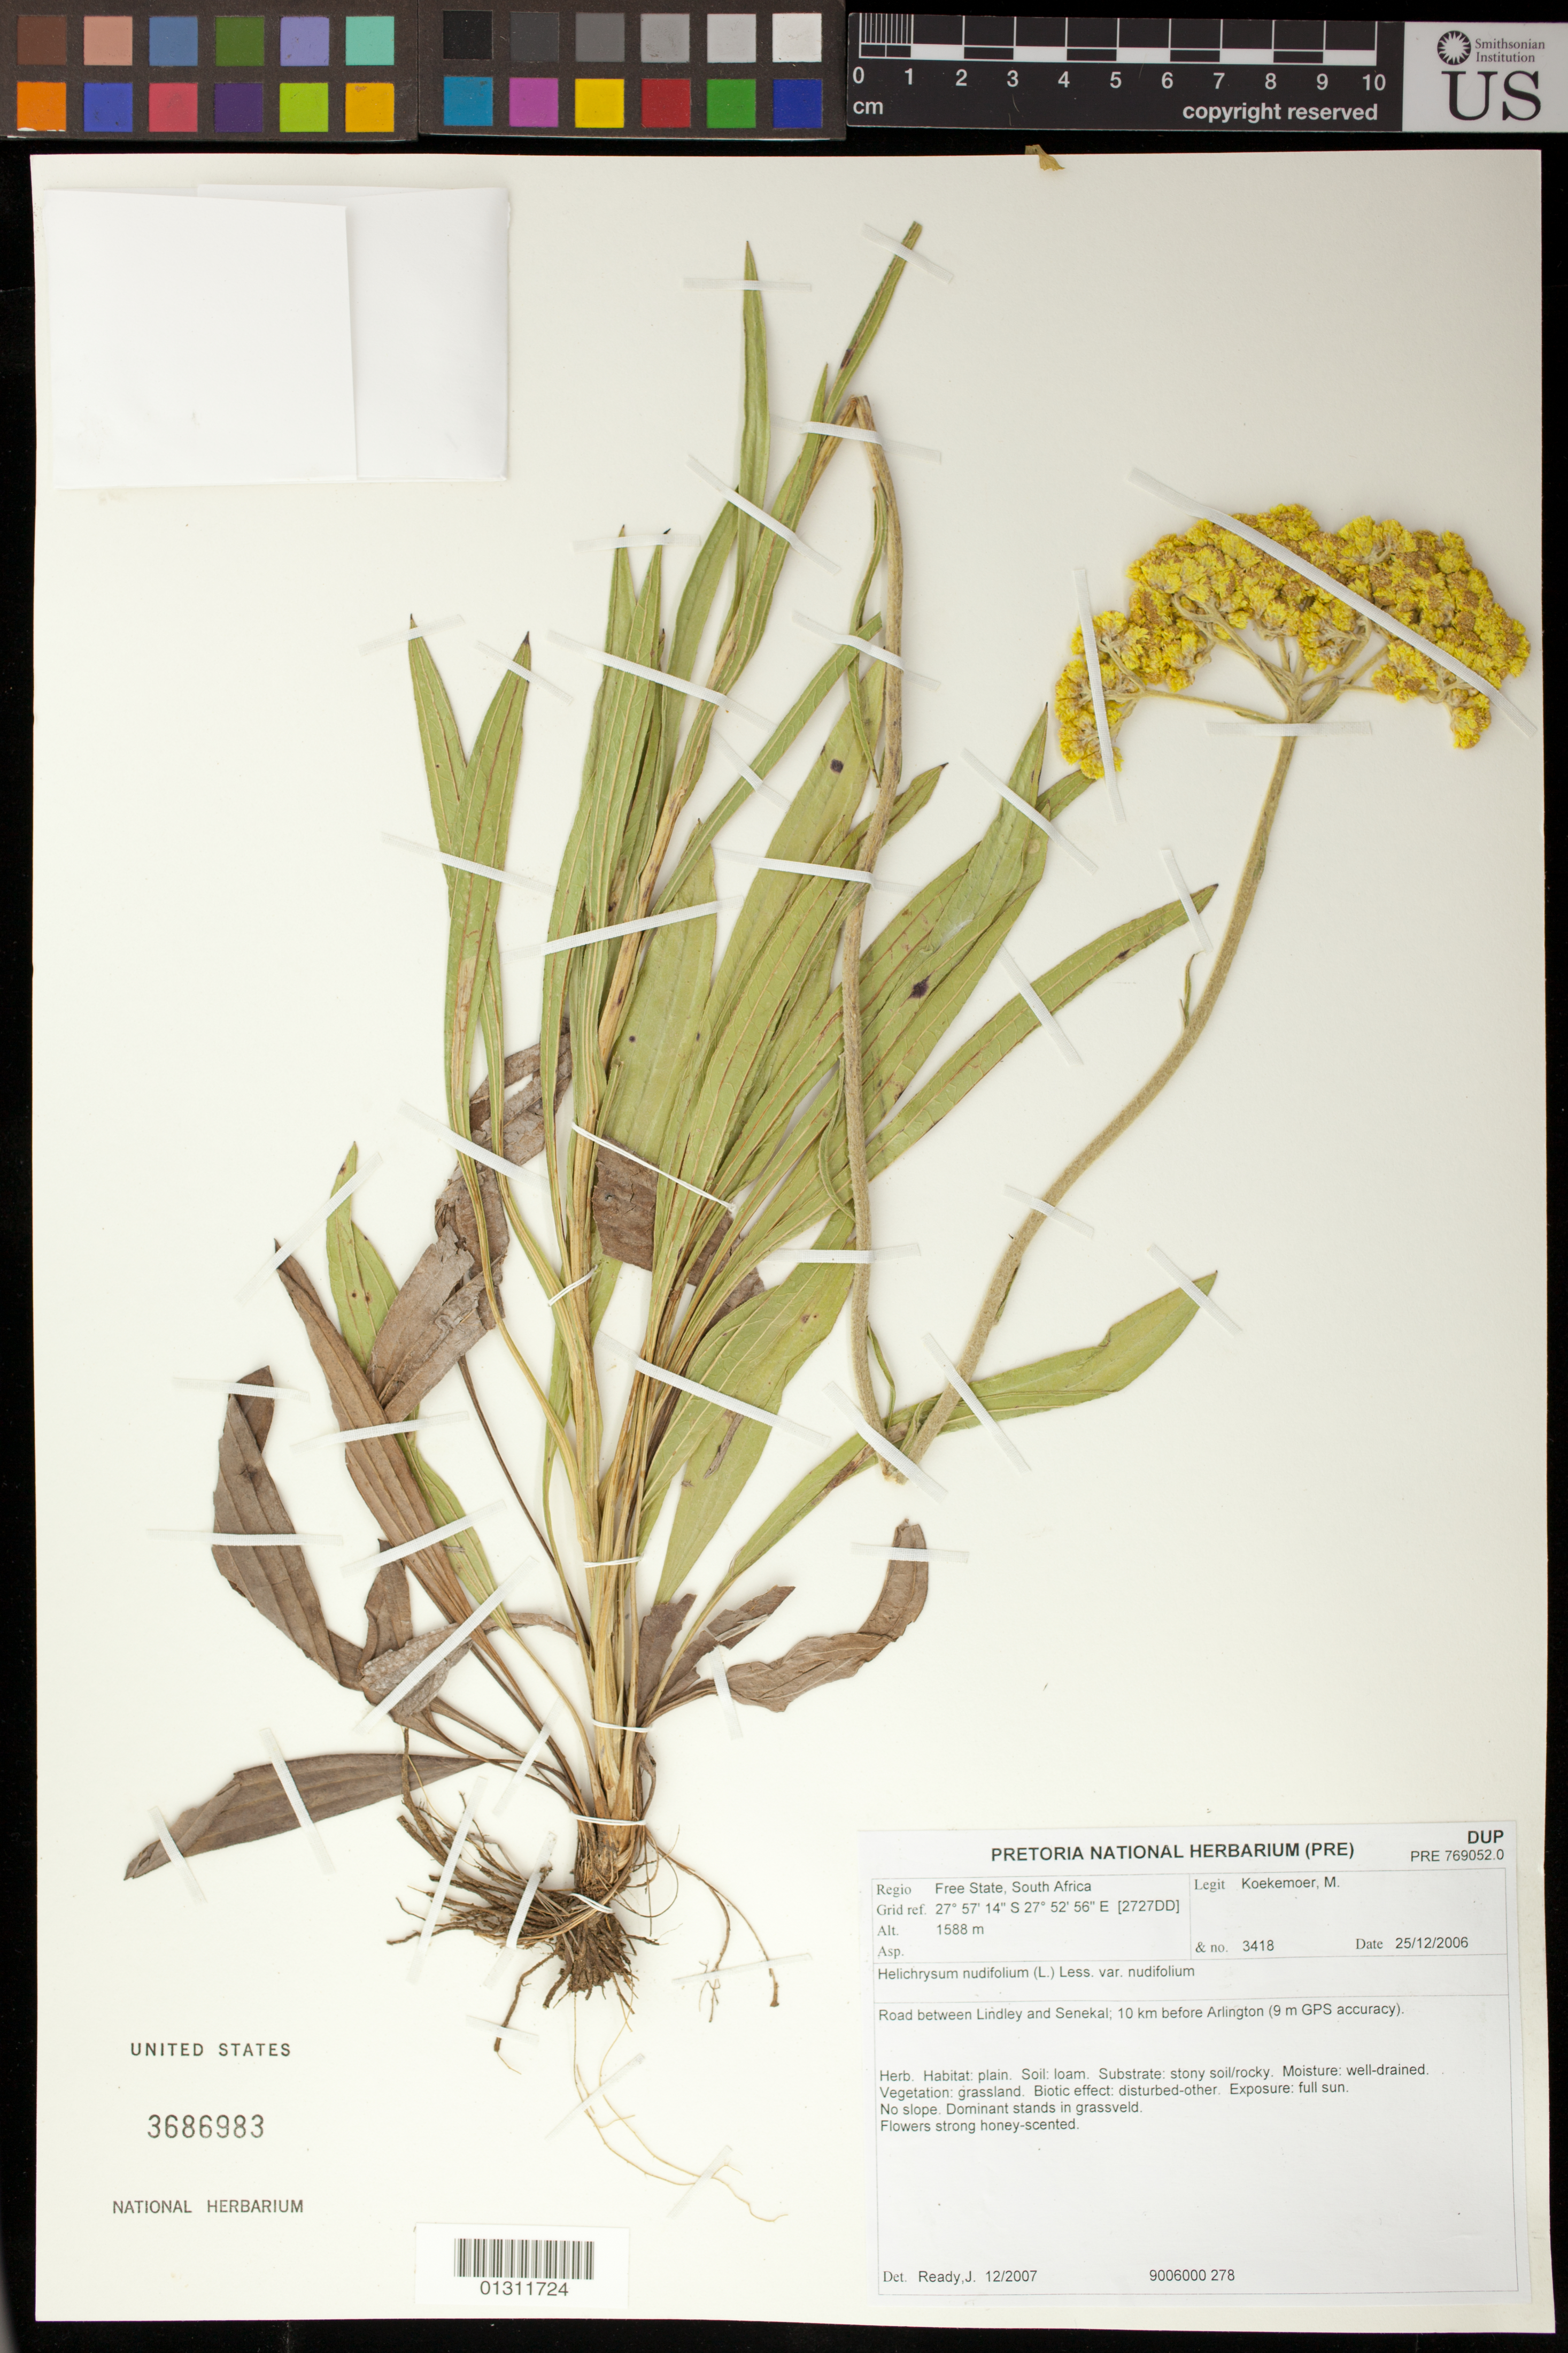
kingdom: Plantae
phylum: Tracheophyta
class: Magnoliopsida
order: Asterales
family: Asteraceae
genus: Helichrysum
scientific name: Helichrysum nudifolium var. nudifolium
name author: (L.) Less.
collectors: M. Koekemoer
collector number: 3418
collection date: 2006-12-25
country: South Africa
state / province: Free State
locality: Lindley to Senekal road; 10 km before Arlington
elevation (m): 1588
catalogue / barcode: US 3686983